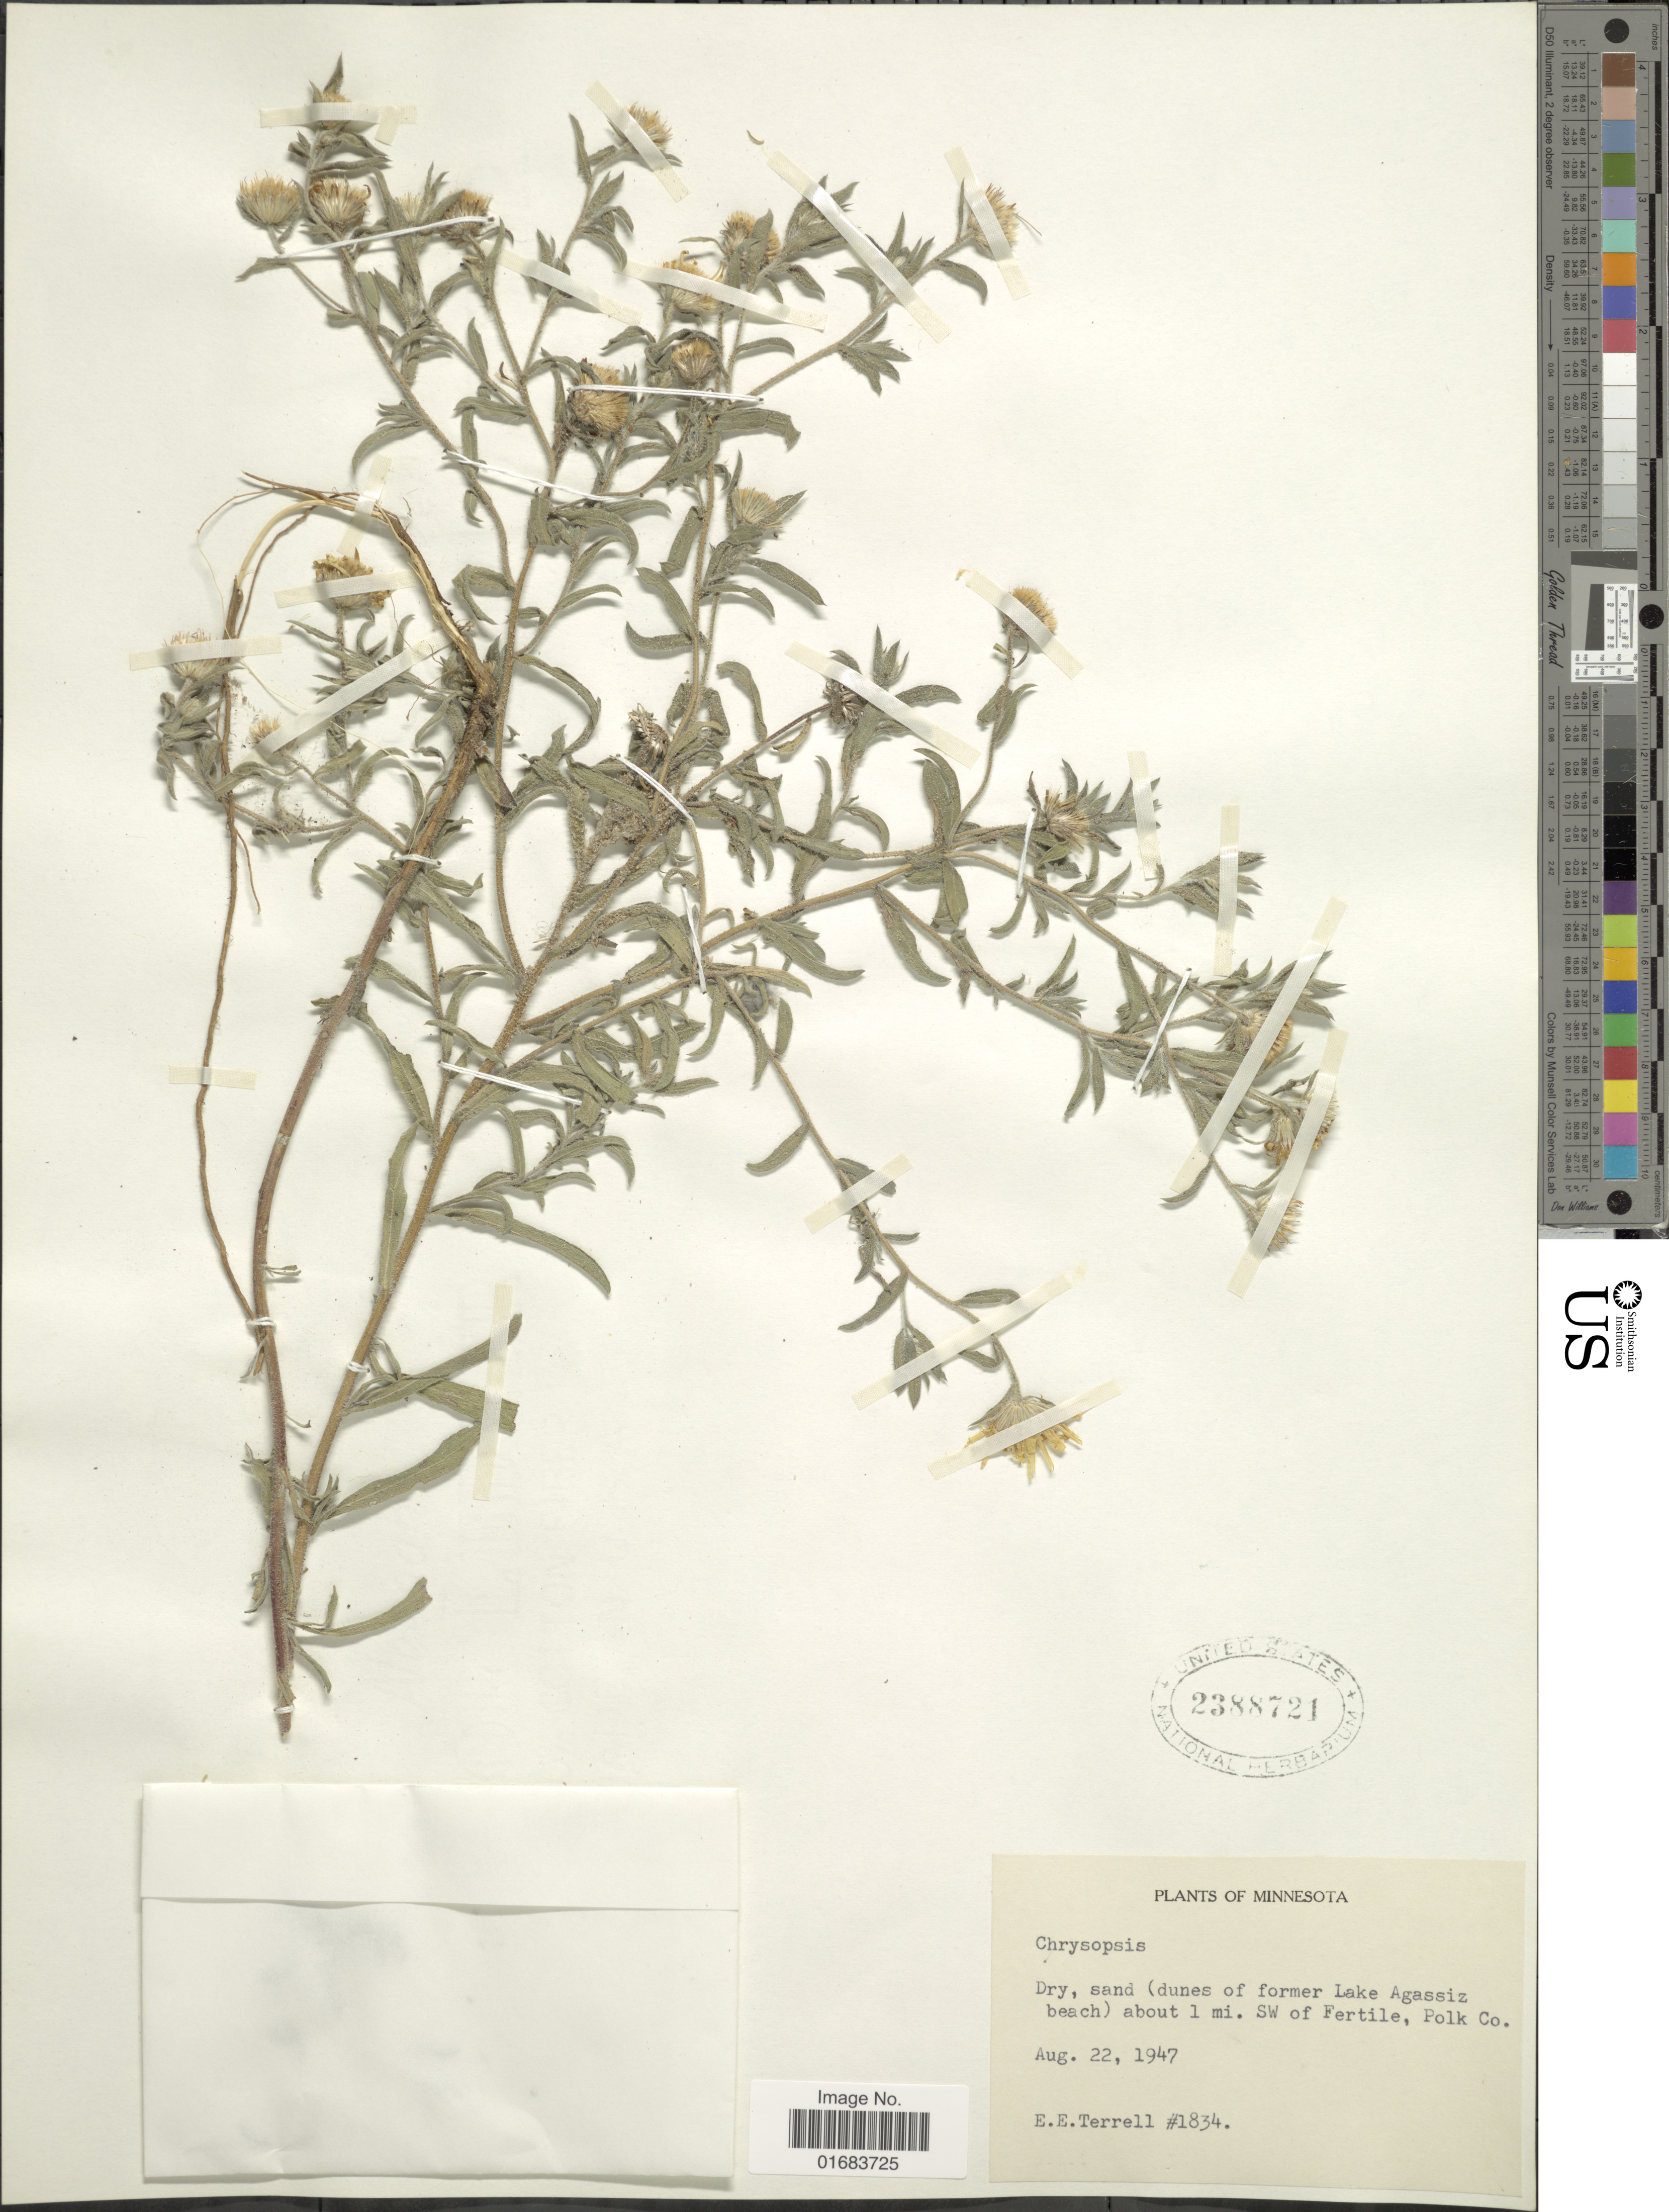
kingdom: Plantae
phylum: Tracheophyta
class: Magnoliopsida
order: Asterales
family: Asteraceae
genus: Chrysopsis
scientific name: Chrysopsis sp.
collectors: E. E. Terrell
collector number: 1834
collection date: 1947-08-22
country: United States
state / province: Minnesota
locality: (dunes of former Lake Agassiz beach), about 1 mi, SW of Fertille, Polk Co.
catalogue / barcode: US 2388721